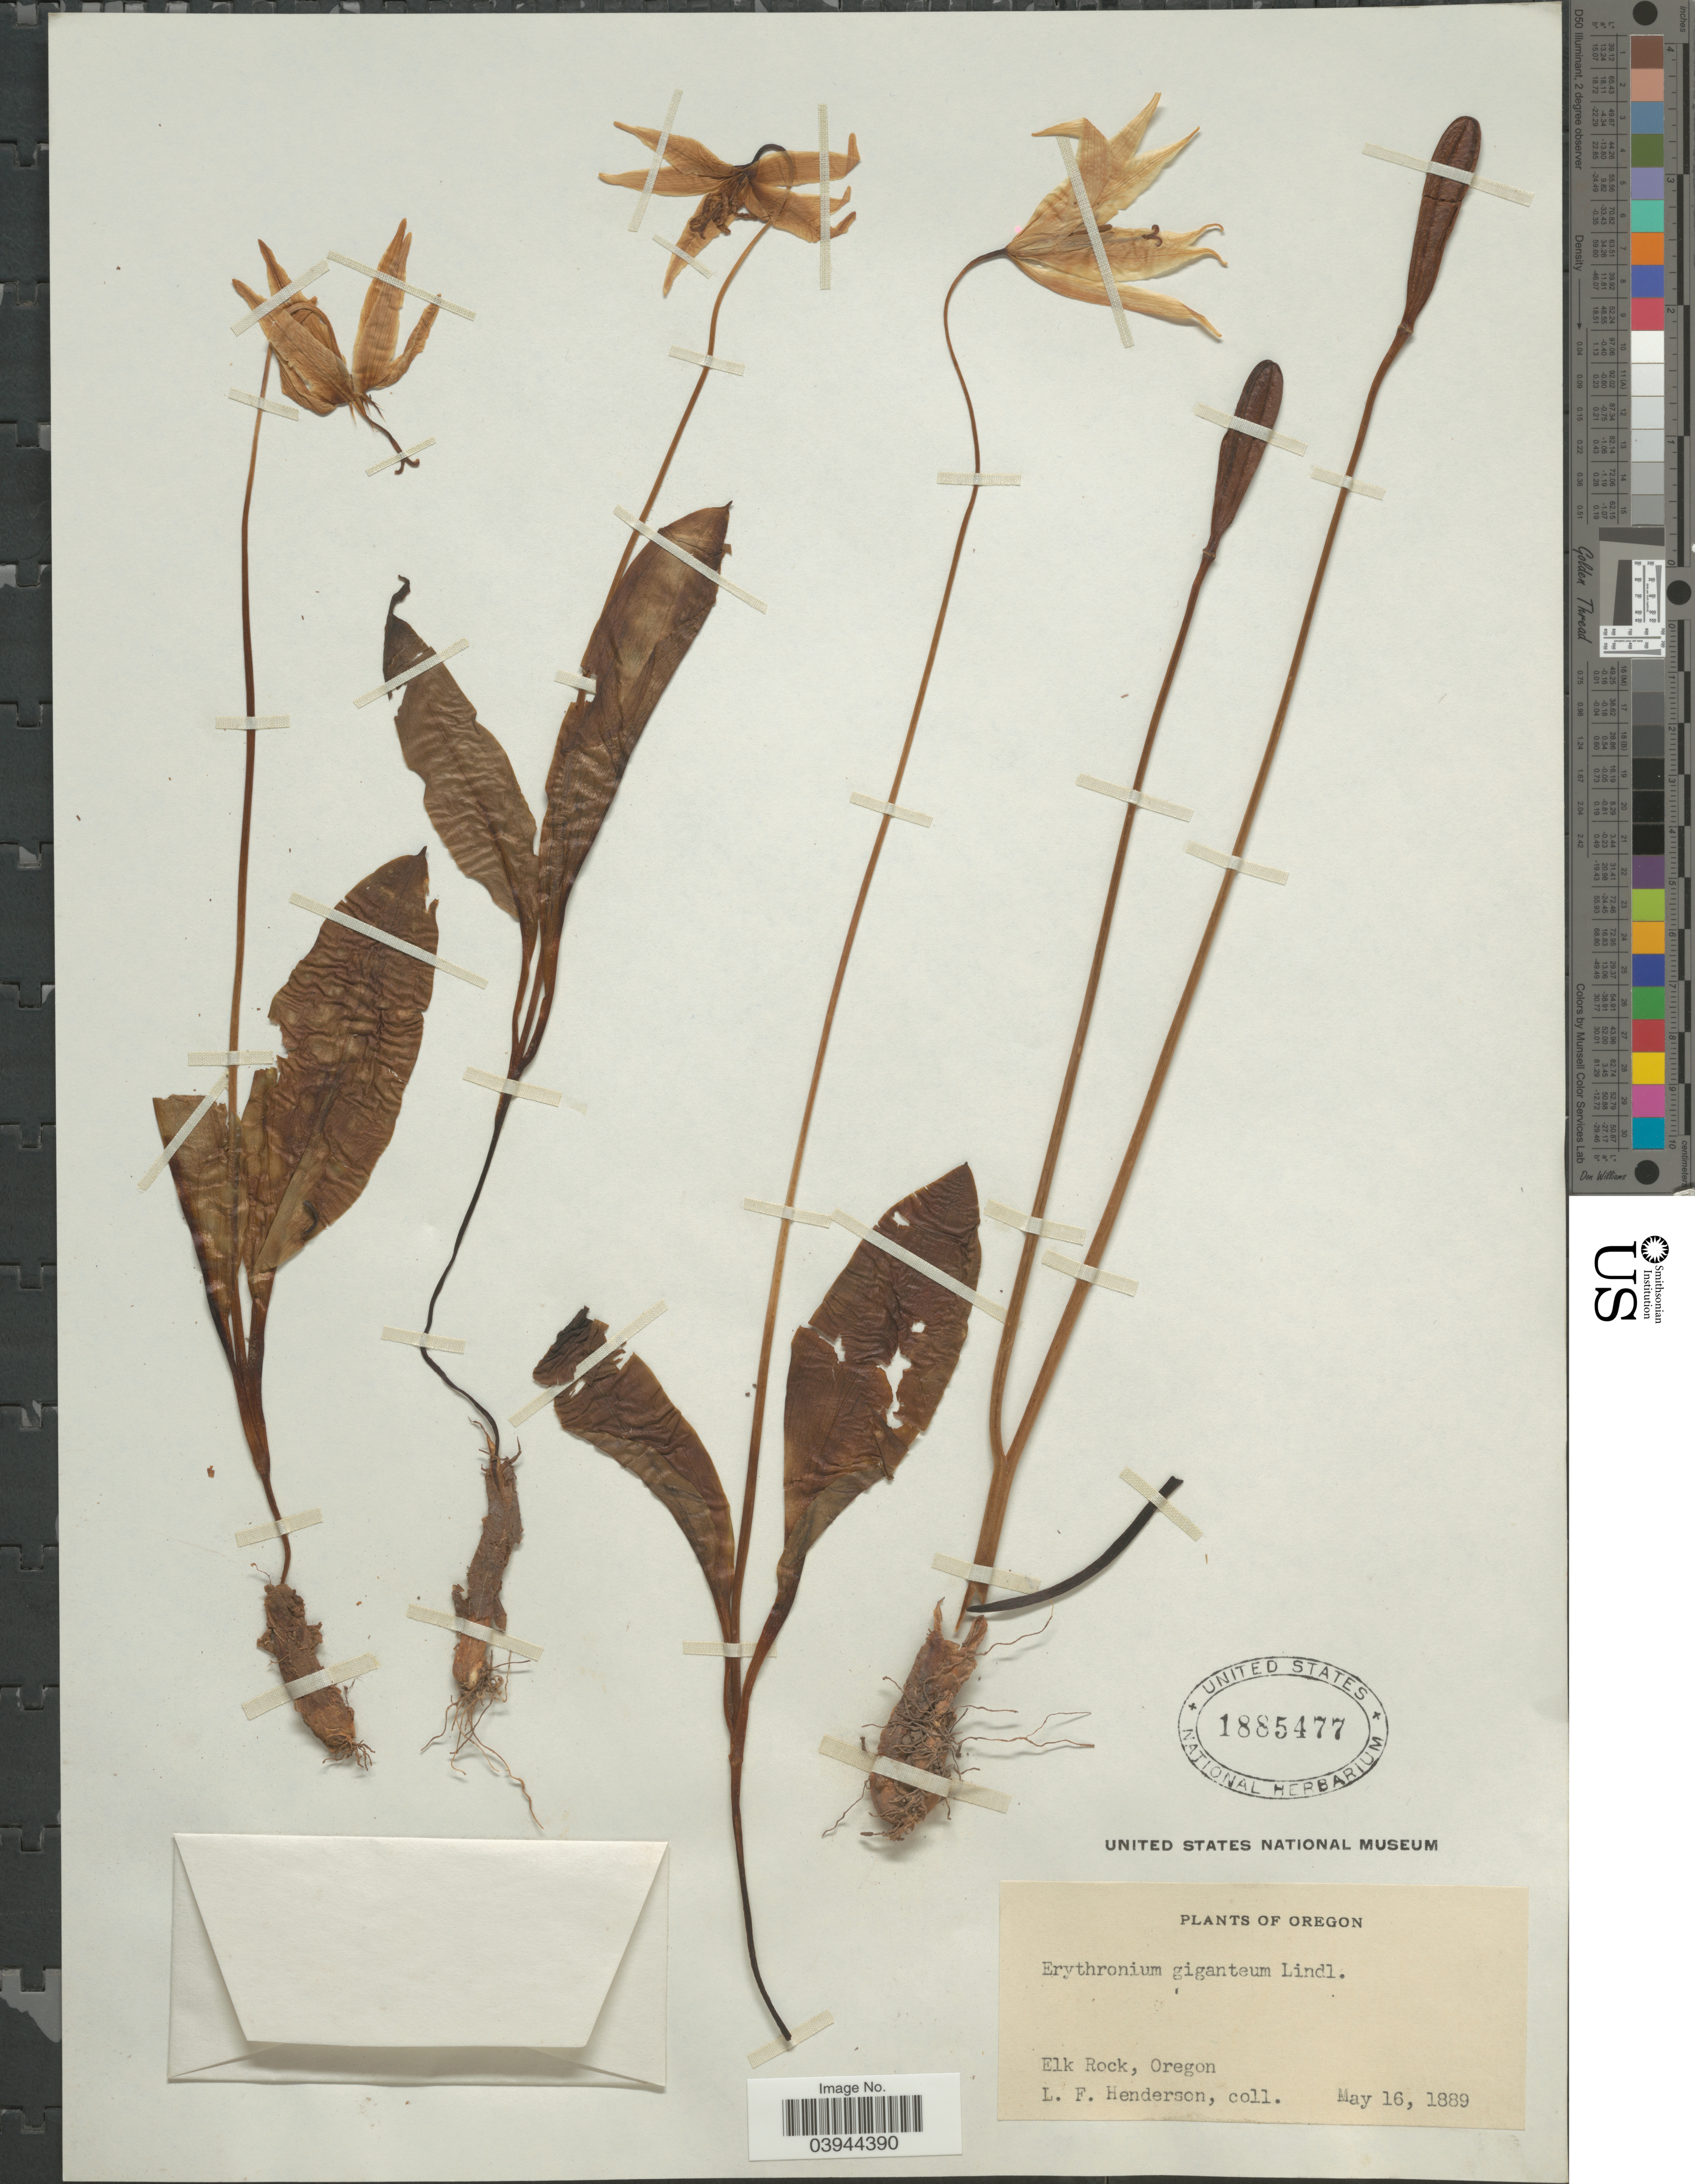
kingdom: Plantae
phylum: Tracheophyta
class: Liliopsida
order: Liliales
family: Liliaceae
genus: Erythronium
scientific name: Erythronium giganteum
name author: Lindl.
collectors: L. Henderson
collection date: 1889-05-16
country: United States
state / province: Oregon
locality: Elk Rock.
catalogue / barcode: US 1885477